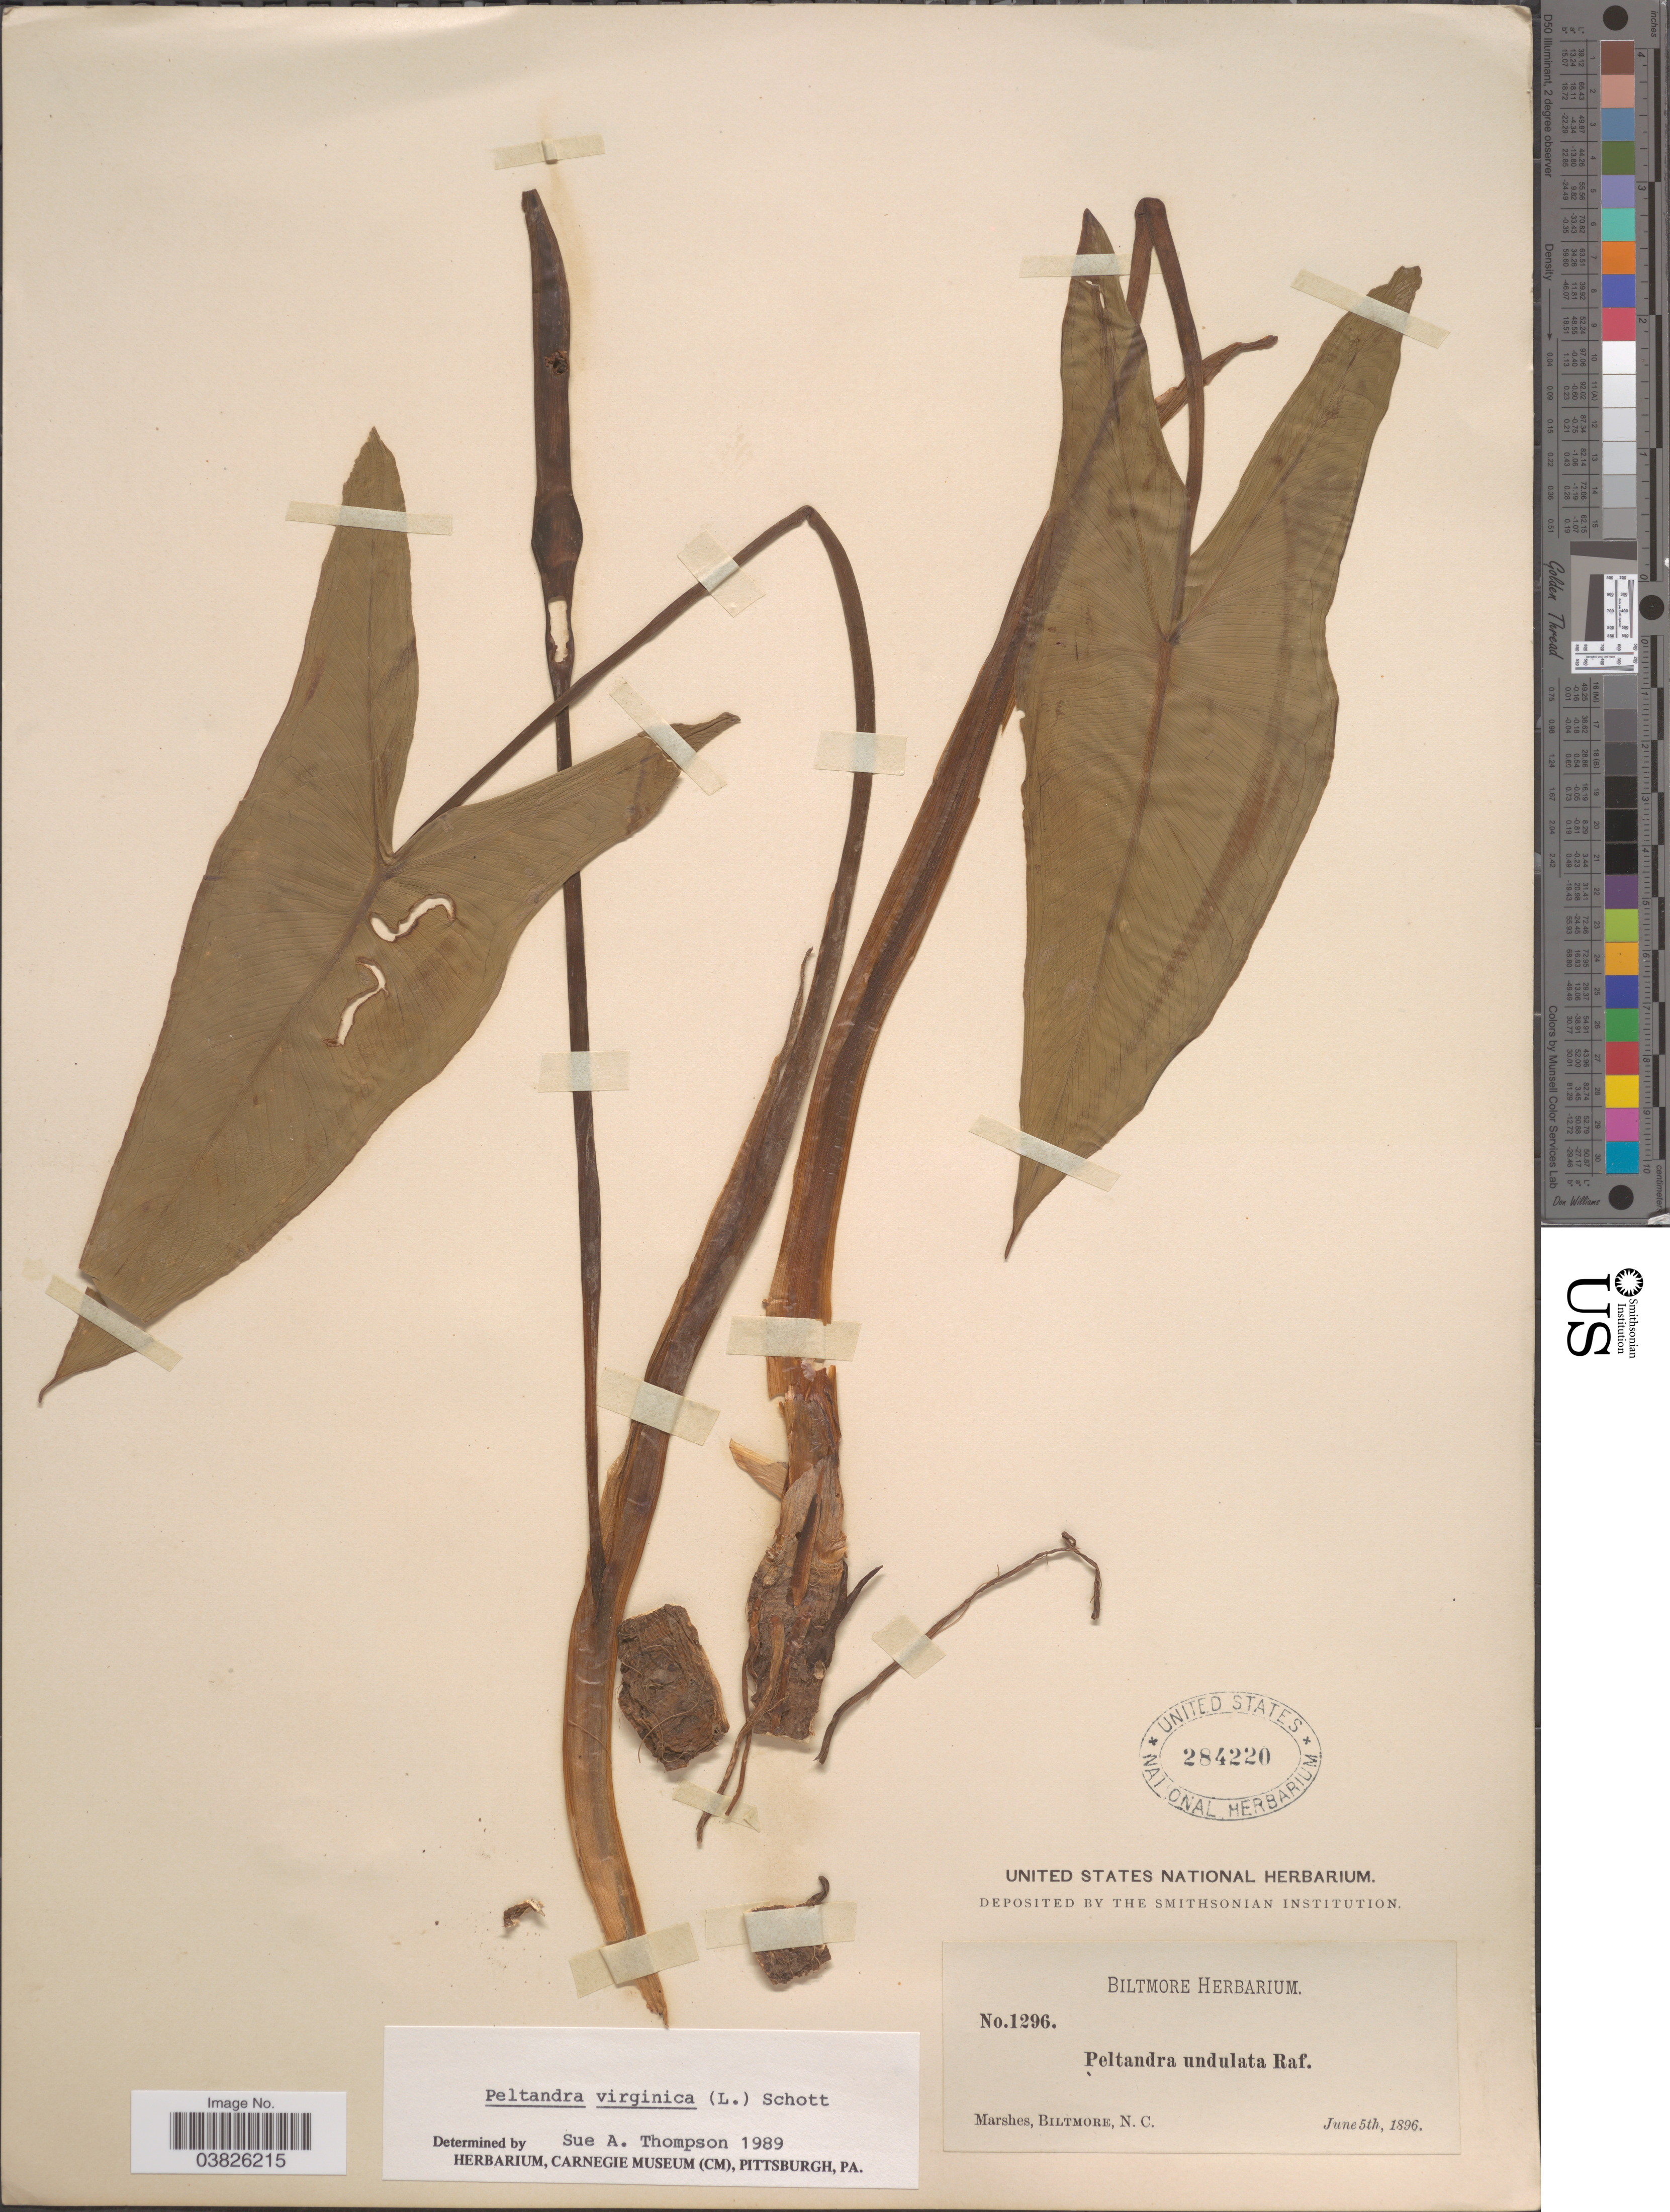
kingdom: Plantae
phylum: Tracheophyta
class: Liliopsida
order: Alismatales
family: Araceae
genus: Peltandra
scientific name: Peltandra virginica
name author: (L.) Schott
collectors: ex herb. Biltmore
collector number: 1296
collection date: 1896-06-05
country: United States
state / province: North Carolina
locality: Biltmore.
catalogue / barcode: US 284220